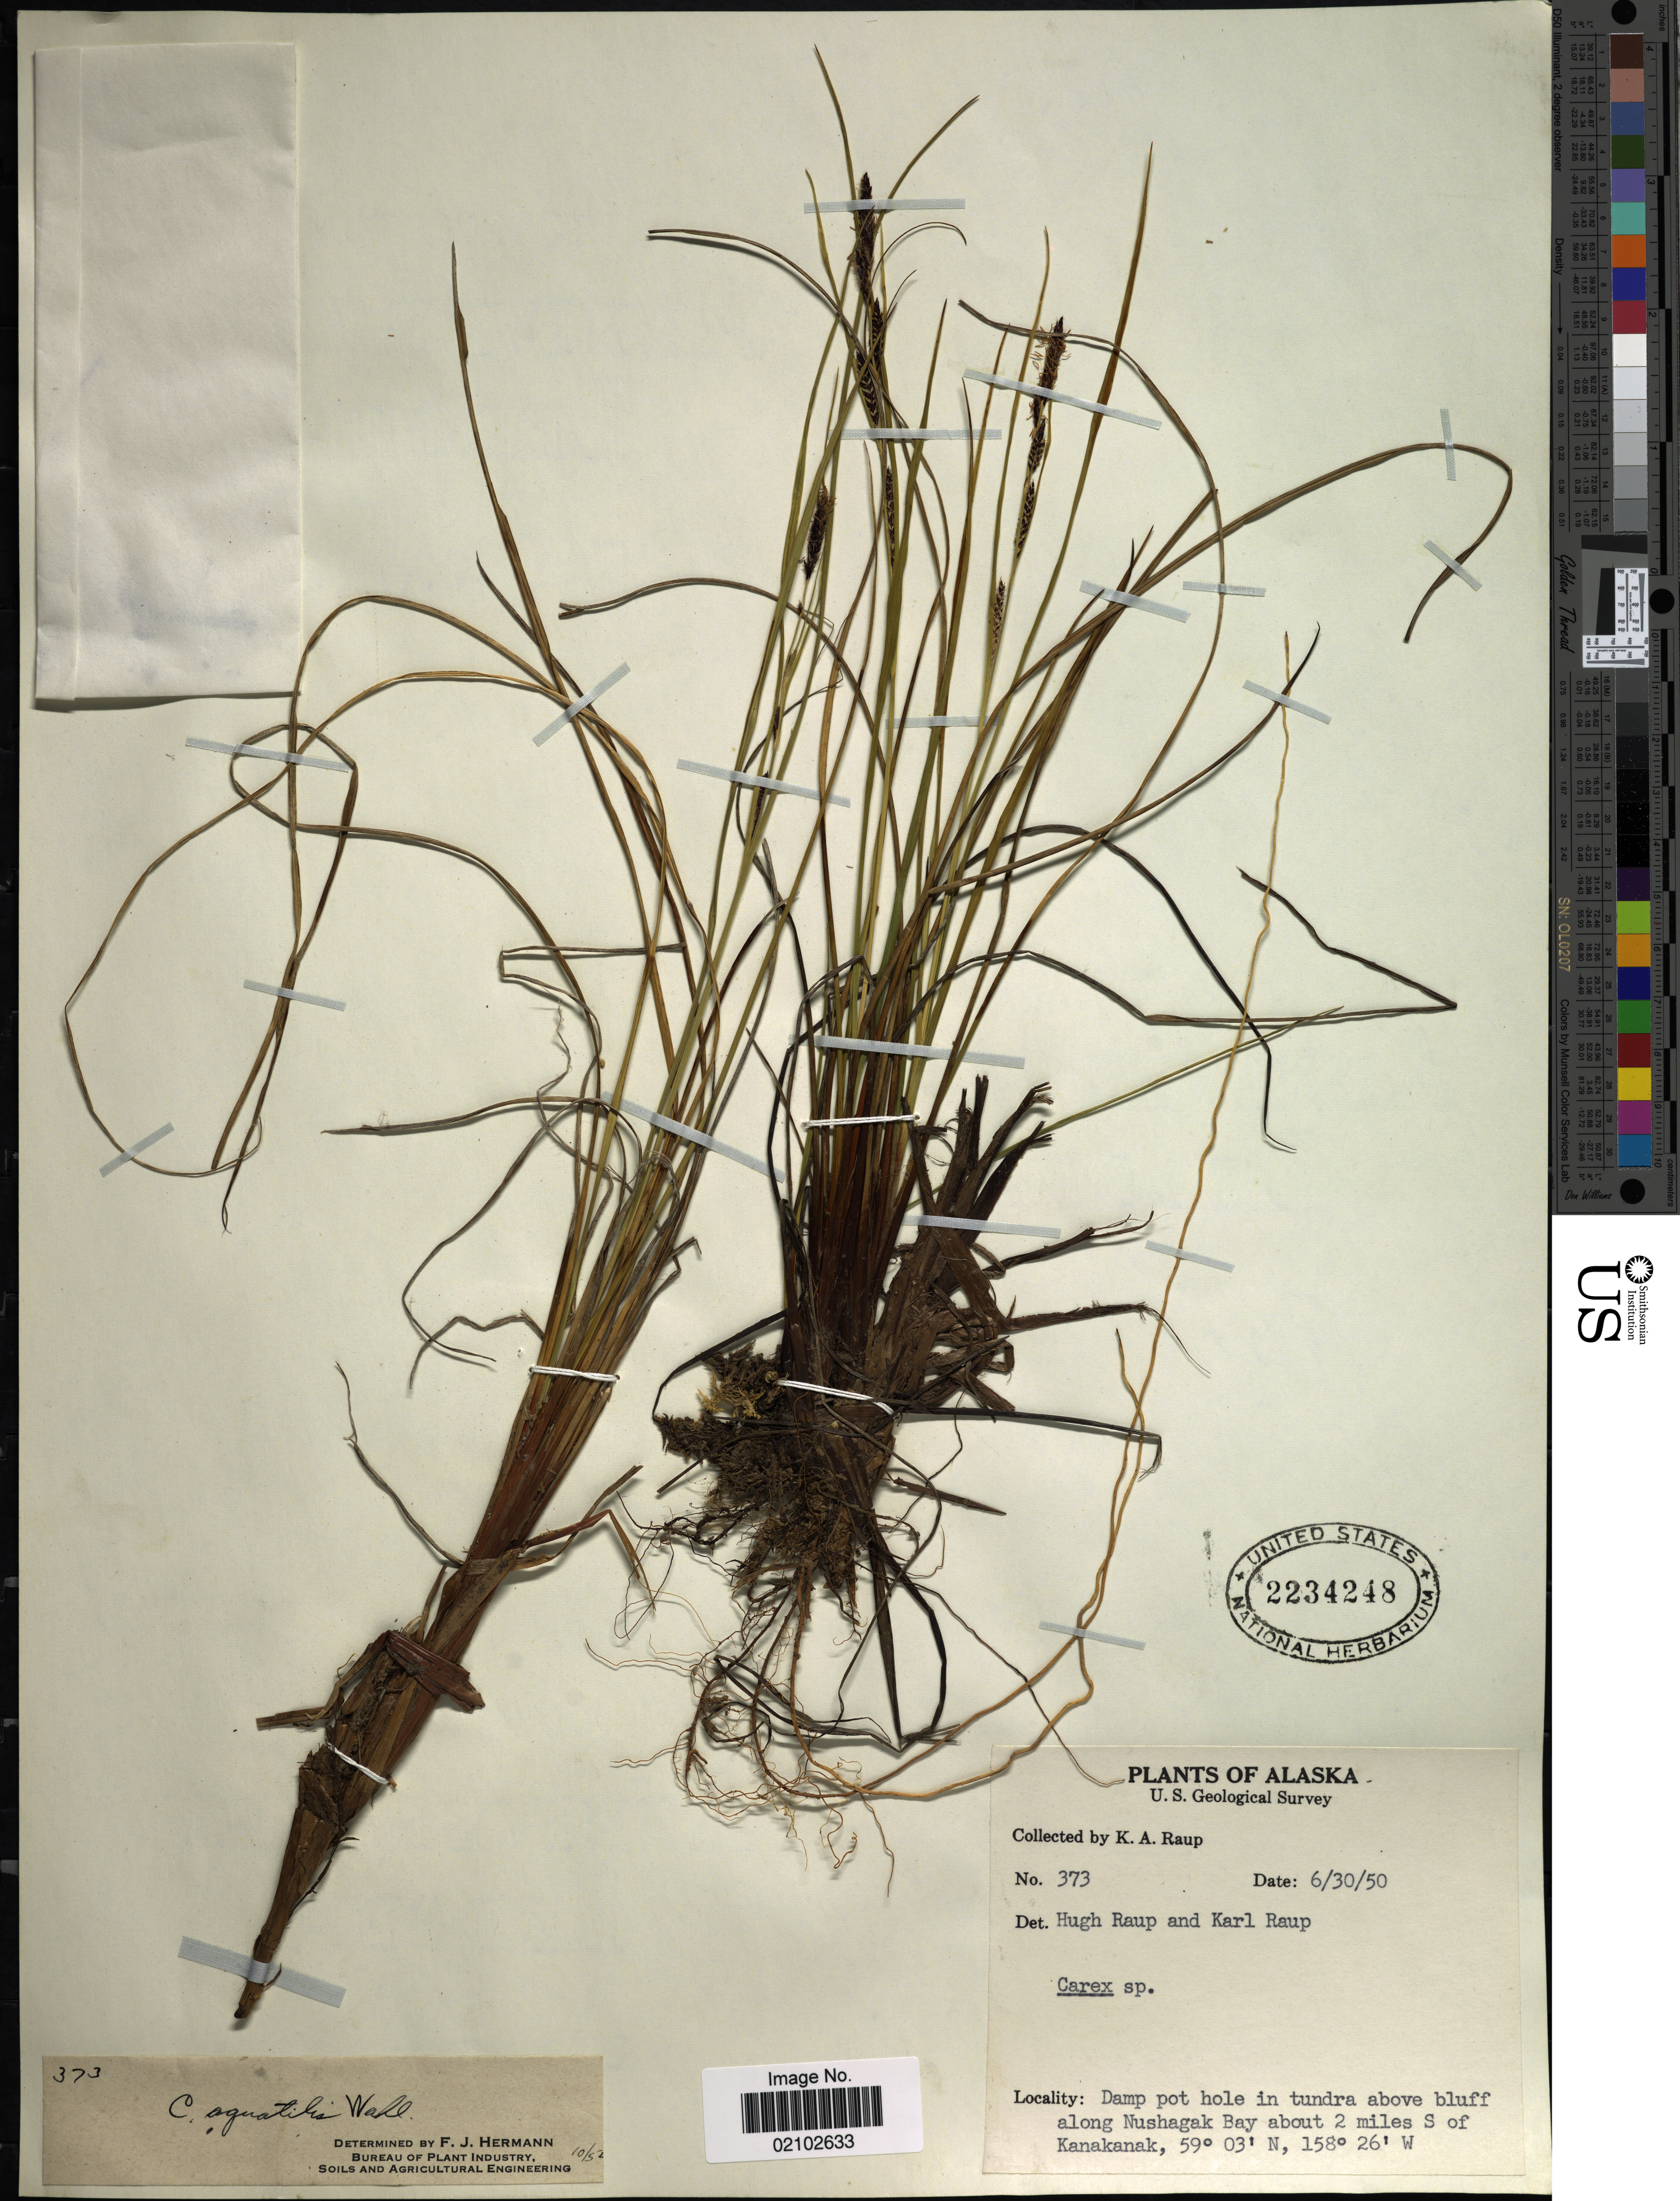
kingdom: Plantae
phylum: Tracheophyta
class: Liliopsida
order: Poales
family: Cyperaceae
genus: Carex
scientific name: Carex aquatilis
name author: Wahlenb.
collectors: K. Raup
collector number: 373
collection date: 1950-06-30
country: United States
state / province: Alaska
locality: Damp pot hole in tundra above bluff along Nushagak Bay about 2 miles S of Kanakanak.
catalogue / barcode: US 2234248